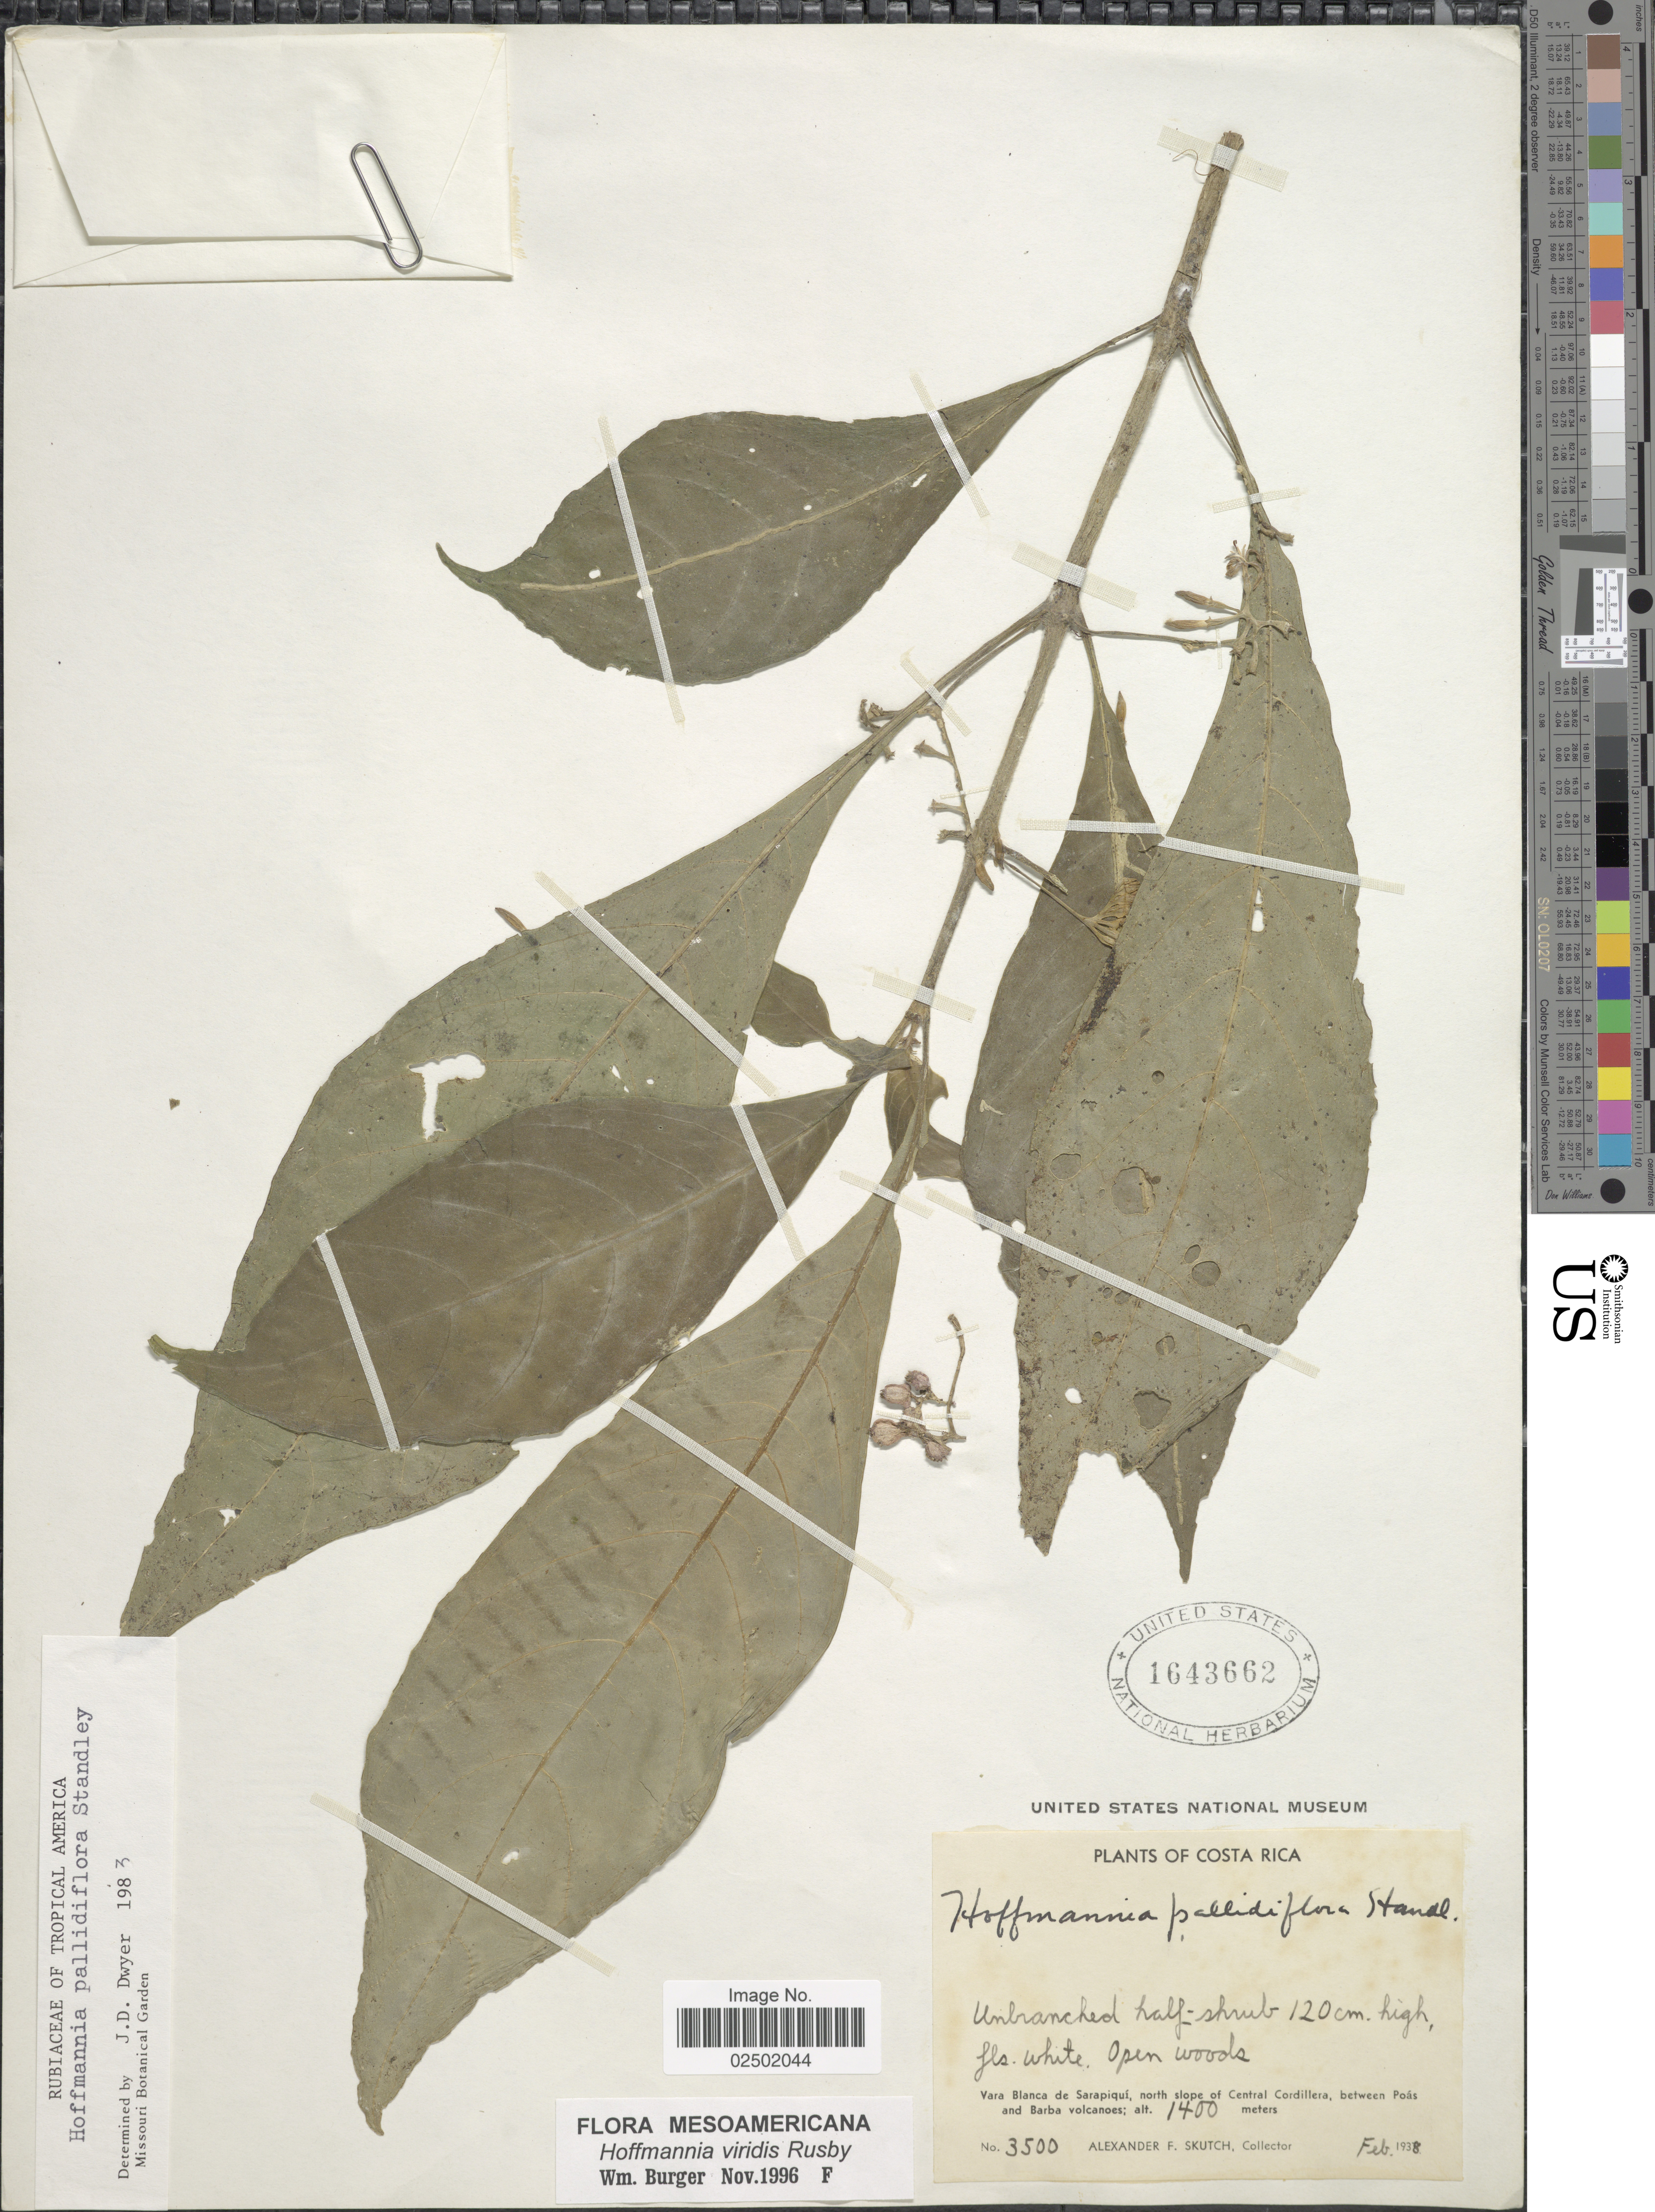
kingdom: Plantae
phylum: Tracheophyta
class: Magnoliopsida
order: Gentianales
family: Rubiaceae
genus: Hoffmannia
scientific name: Hoffmannia viridis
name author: Rusby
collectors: A. F. Skutch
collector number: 3500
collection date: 1938-02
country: Costa Rica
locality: Vara Blanca de Sarapique, north slope of Central Cordillera, between Poas and Barba volcanoes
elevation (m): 1400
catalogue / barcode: US 1643662